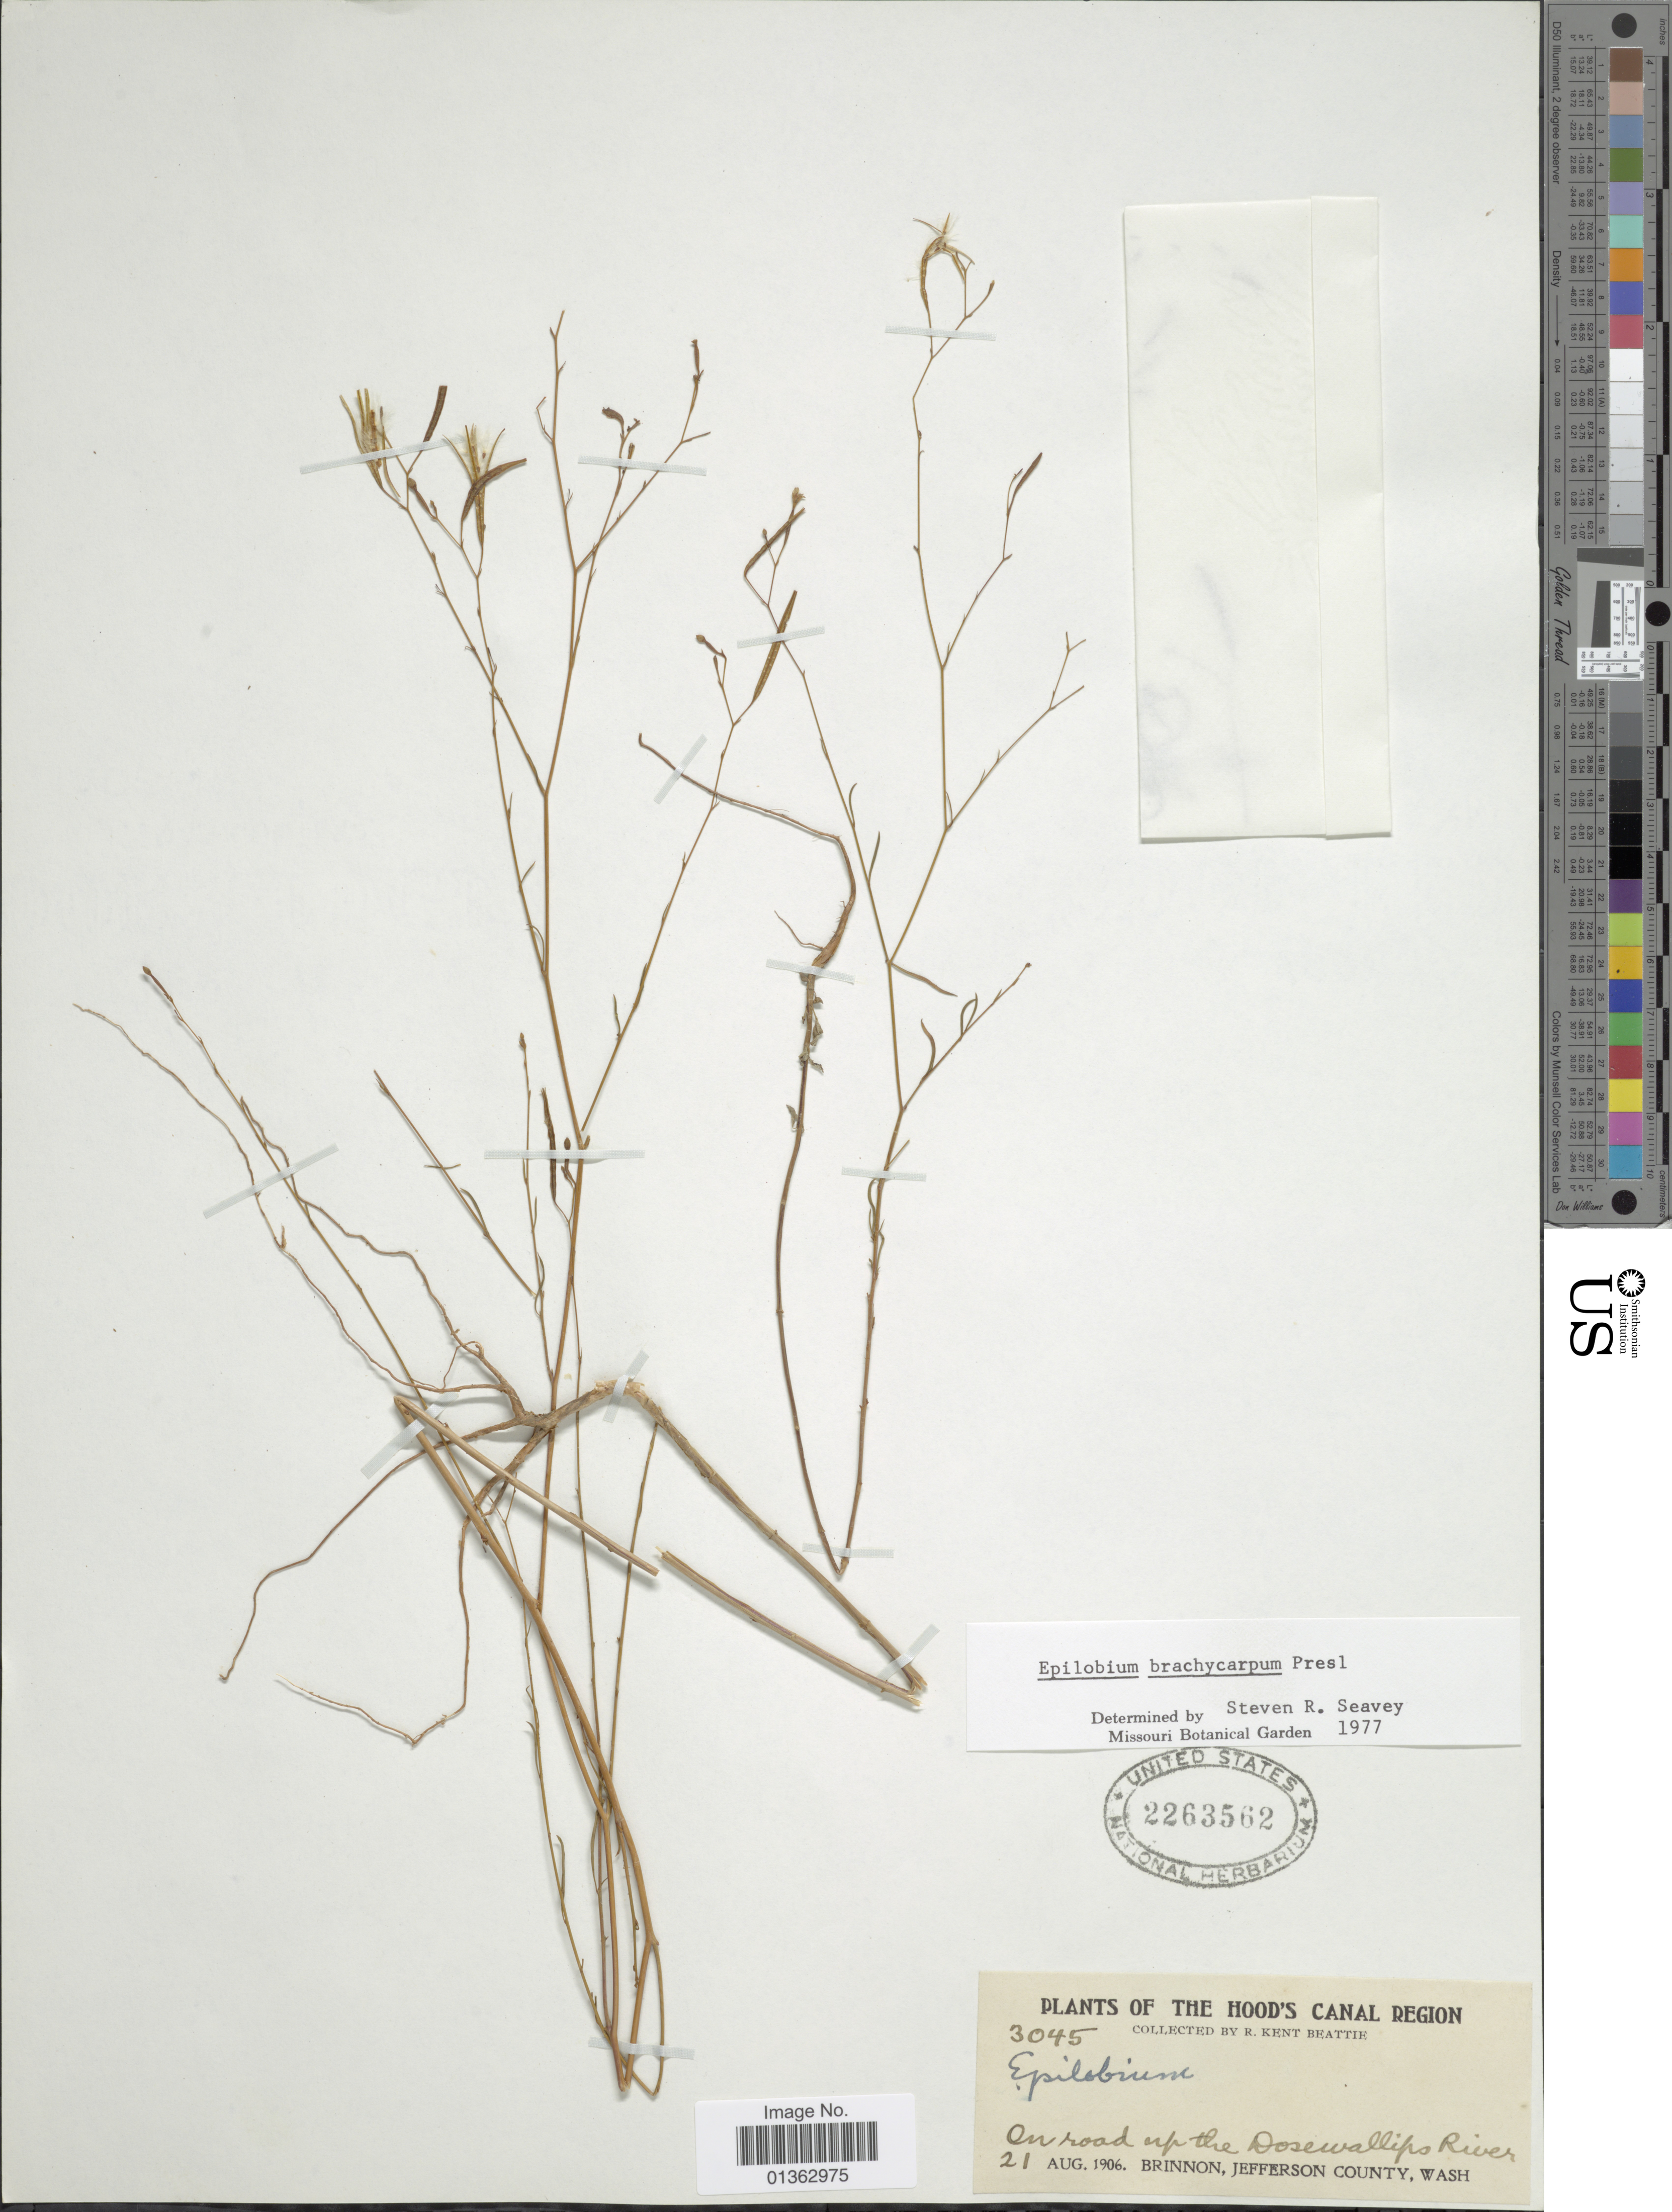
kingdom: Plantae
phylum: Tracheophyta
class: Magnoliopsida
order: Myrtales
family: Onagraceae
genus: Epilobium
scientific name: Epilobium brachycarpum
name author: C. Presl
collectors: R. K. Beattie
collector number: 3045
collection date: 1906-08-21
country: United States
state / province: Washington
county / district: Jefferson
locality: Hood's Canal Region. On road up the Dosewallips River. Brinnon, Jefferson County.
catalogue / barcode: US 2263562